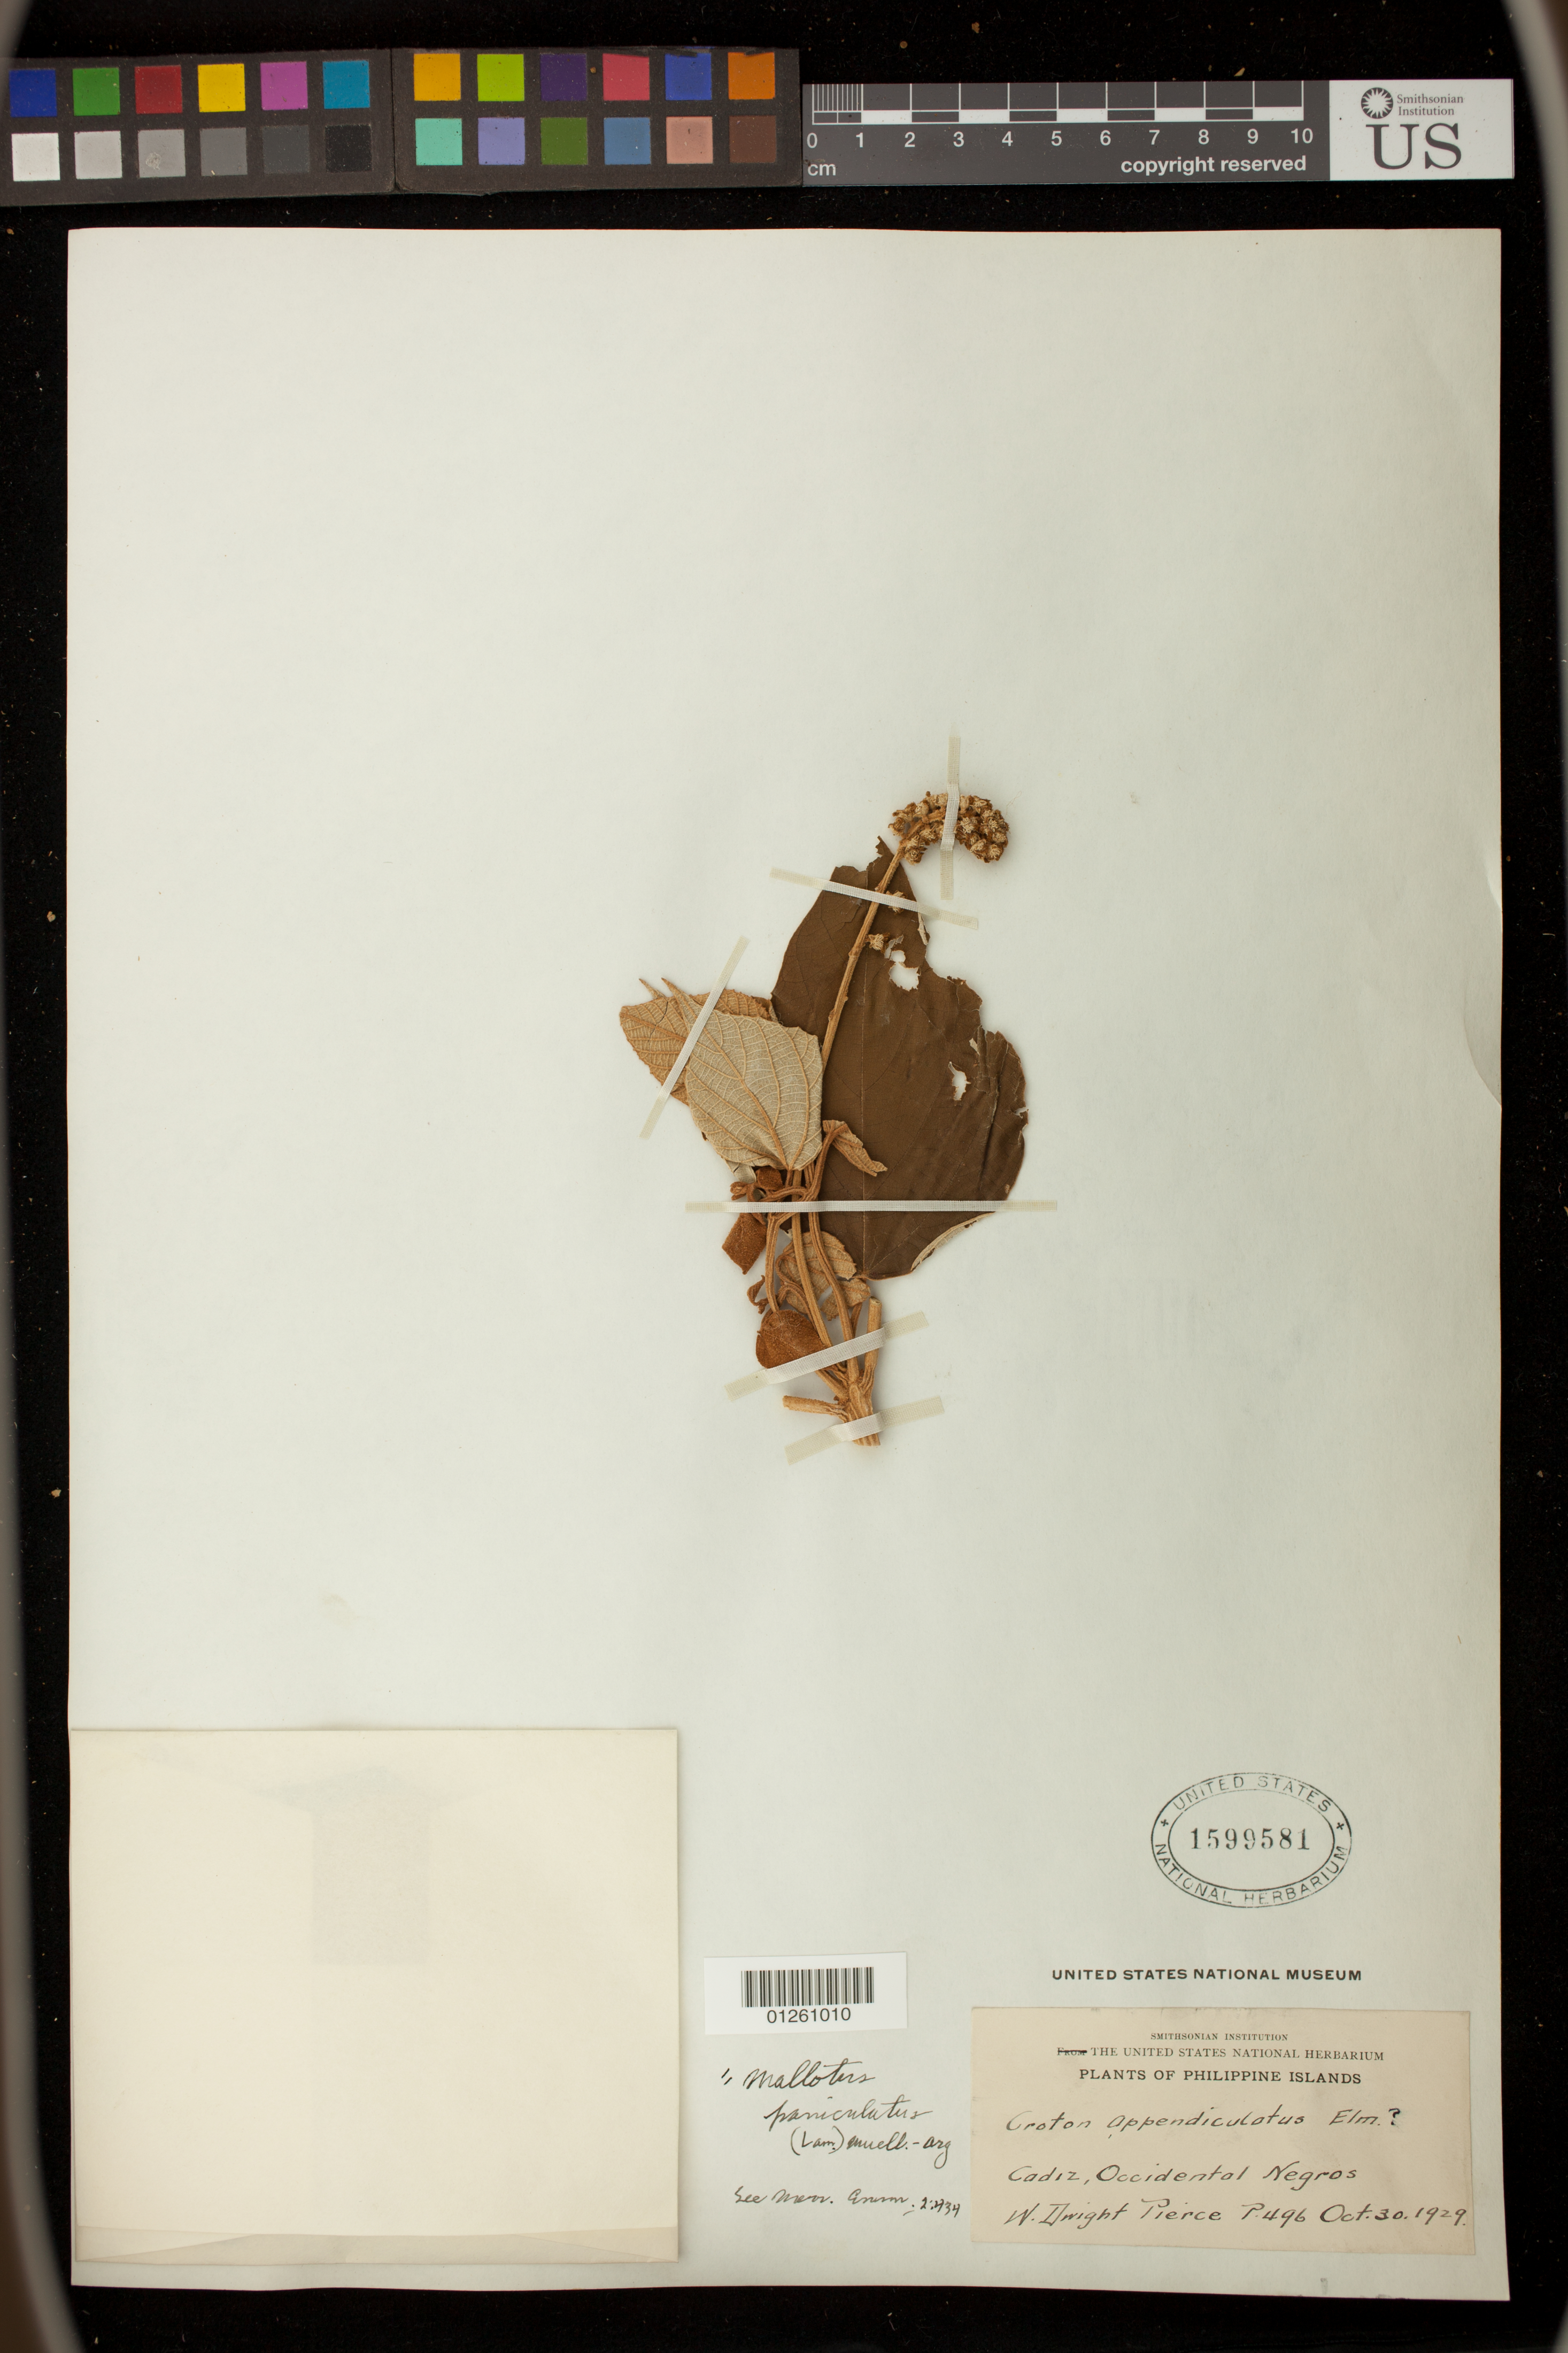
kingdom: Plantae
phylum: Tracheophyta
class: Magnoliopsida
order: Malpighiales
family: Euphorbiaceae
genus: Mallotus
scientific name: Mallotus paniculatus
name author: (Lam.) Müll. Arg.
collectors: W. Pierce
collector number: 496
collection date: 1929-10-30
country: Philippines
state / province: Western Visayas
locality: Cadiz, Occidental Negros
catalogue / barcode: US 1599581